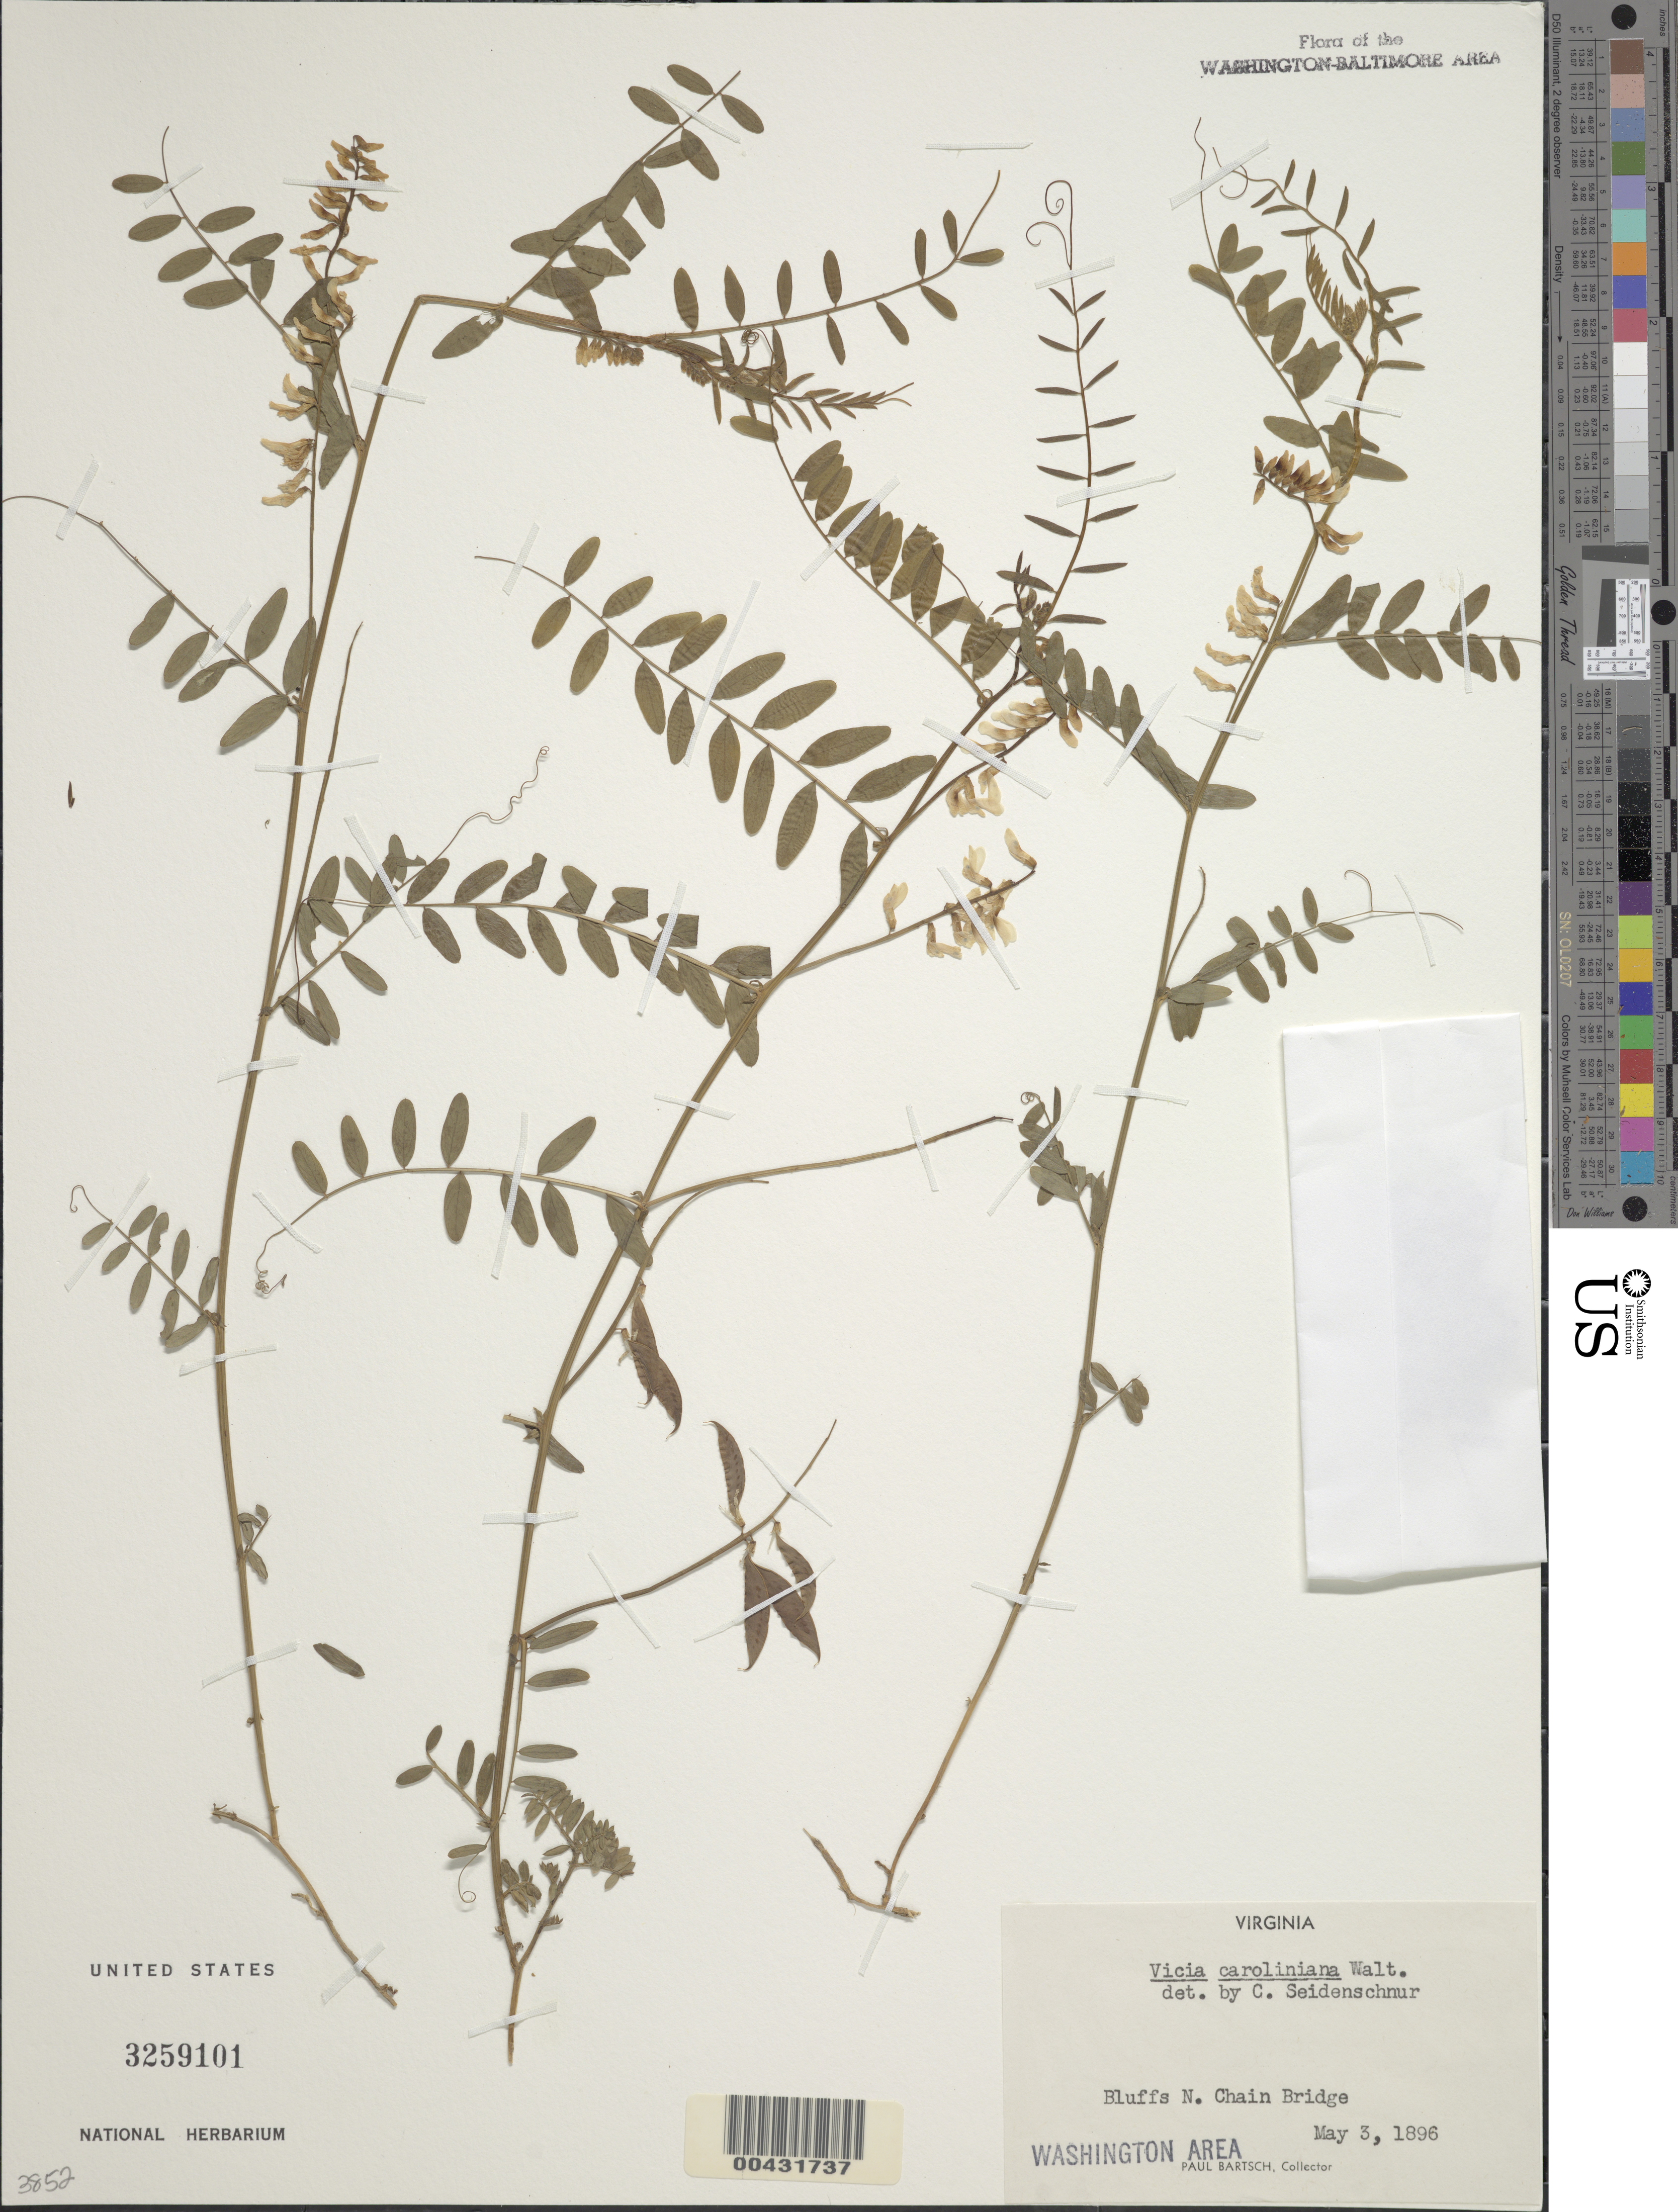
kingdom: Plantae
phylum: Tracheophyta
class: Magnoliopsida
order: Fabales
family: Fabaceae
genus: Vicia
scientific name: Vicia caroliniana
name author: Walter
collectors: P. Bartsch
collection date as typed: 03 May 1896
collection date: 1896-05-03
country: United States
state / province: Virginia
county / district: Arlington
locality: N of Chain Bridge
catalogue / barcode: US 3259101